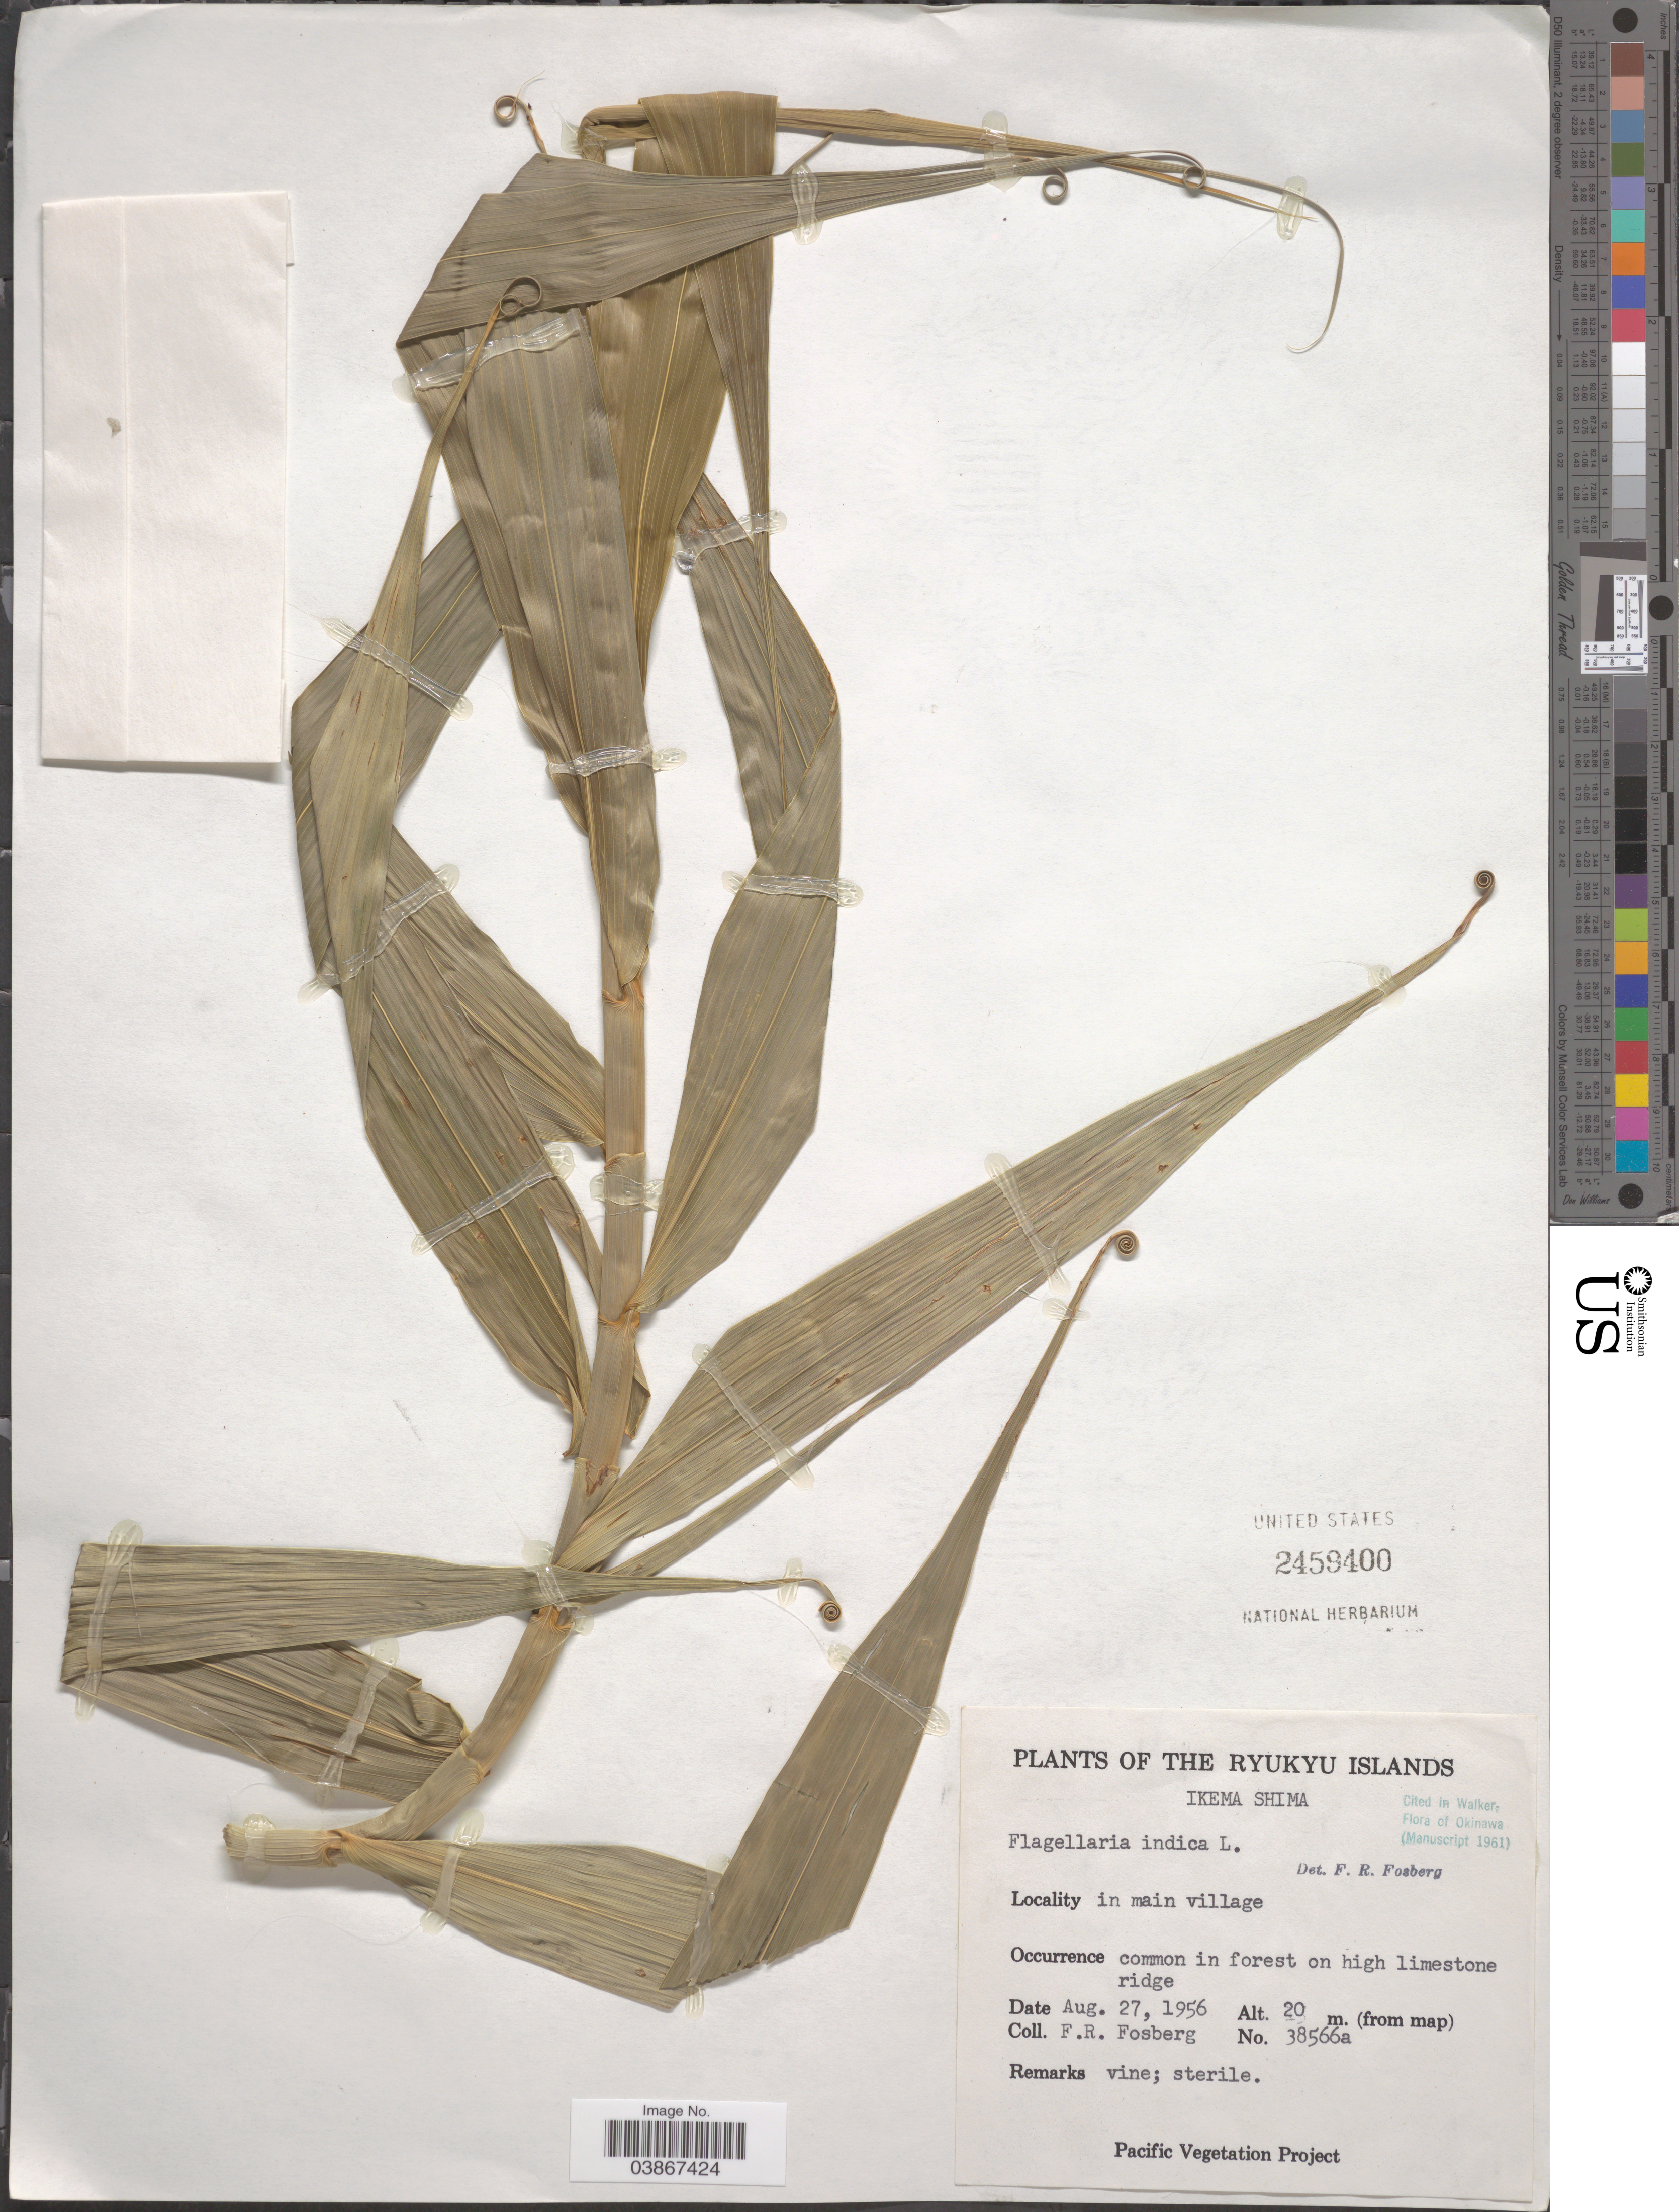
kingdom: Plantae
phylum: Tracheophyta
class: Liliopsida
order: Poales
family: Flagellariaceae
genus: Flagellaria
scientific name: Flagellaria indica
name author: L.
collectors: F. R. Fosberg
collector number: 38566a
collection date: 1956-08-27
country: Japan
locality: Ryukyu Islands. Ikema Shima. In main village.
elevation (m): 20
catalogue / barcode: US 2459400